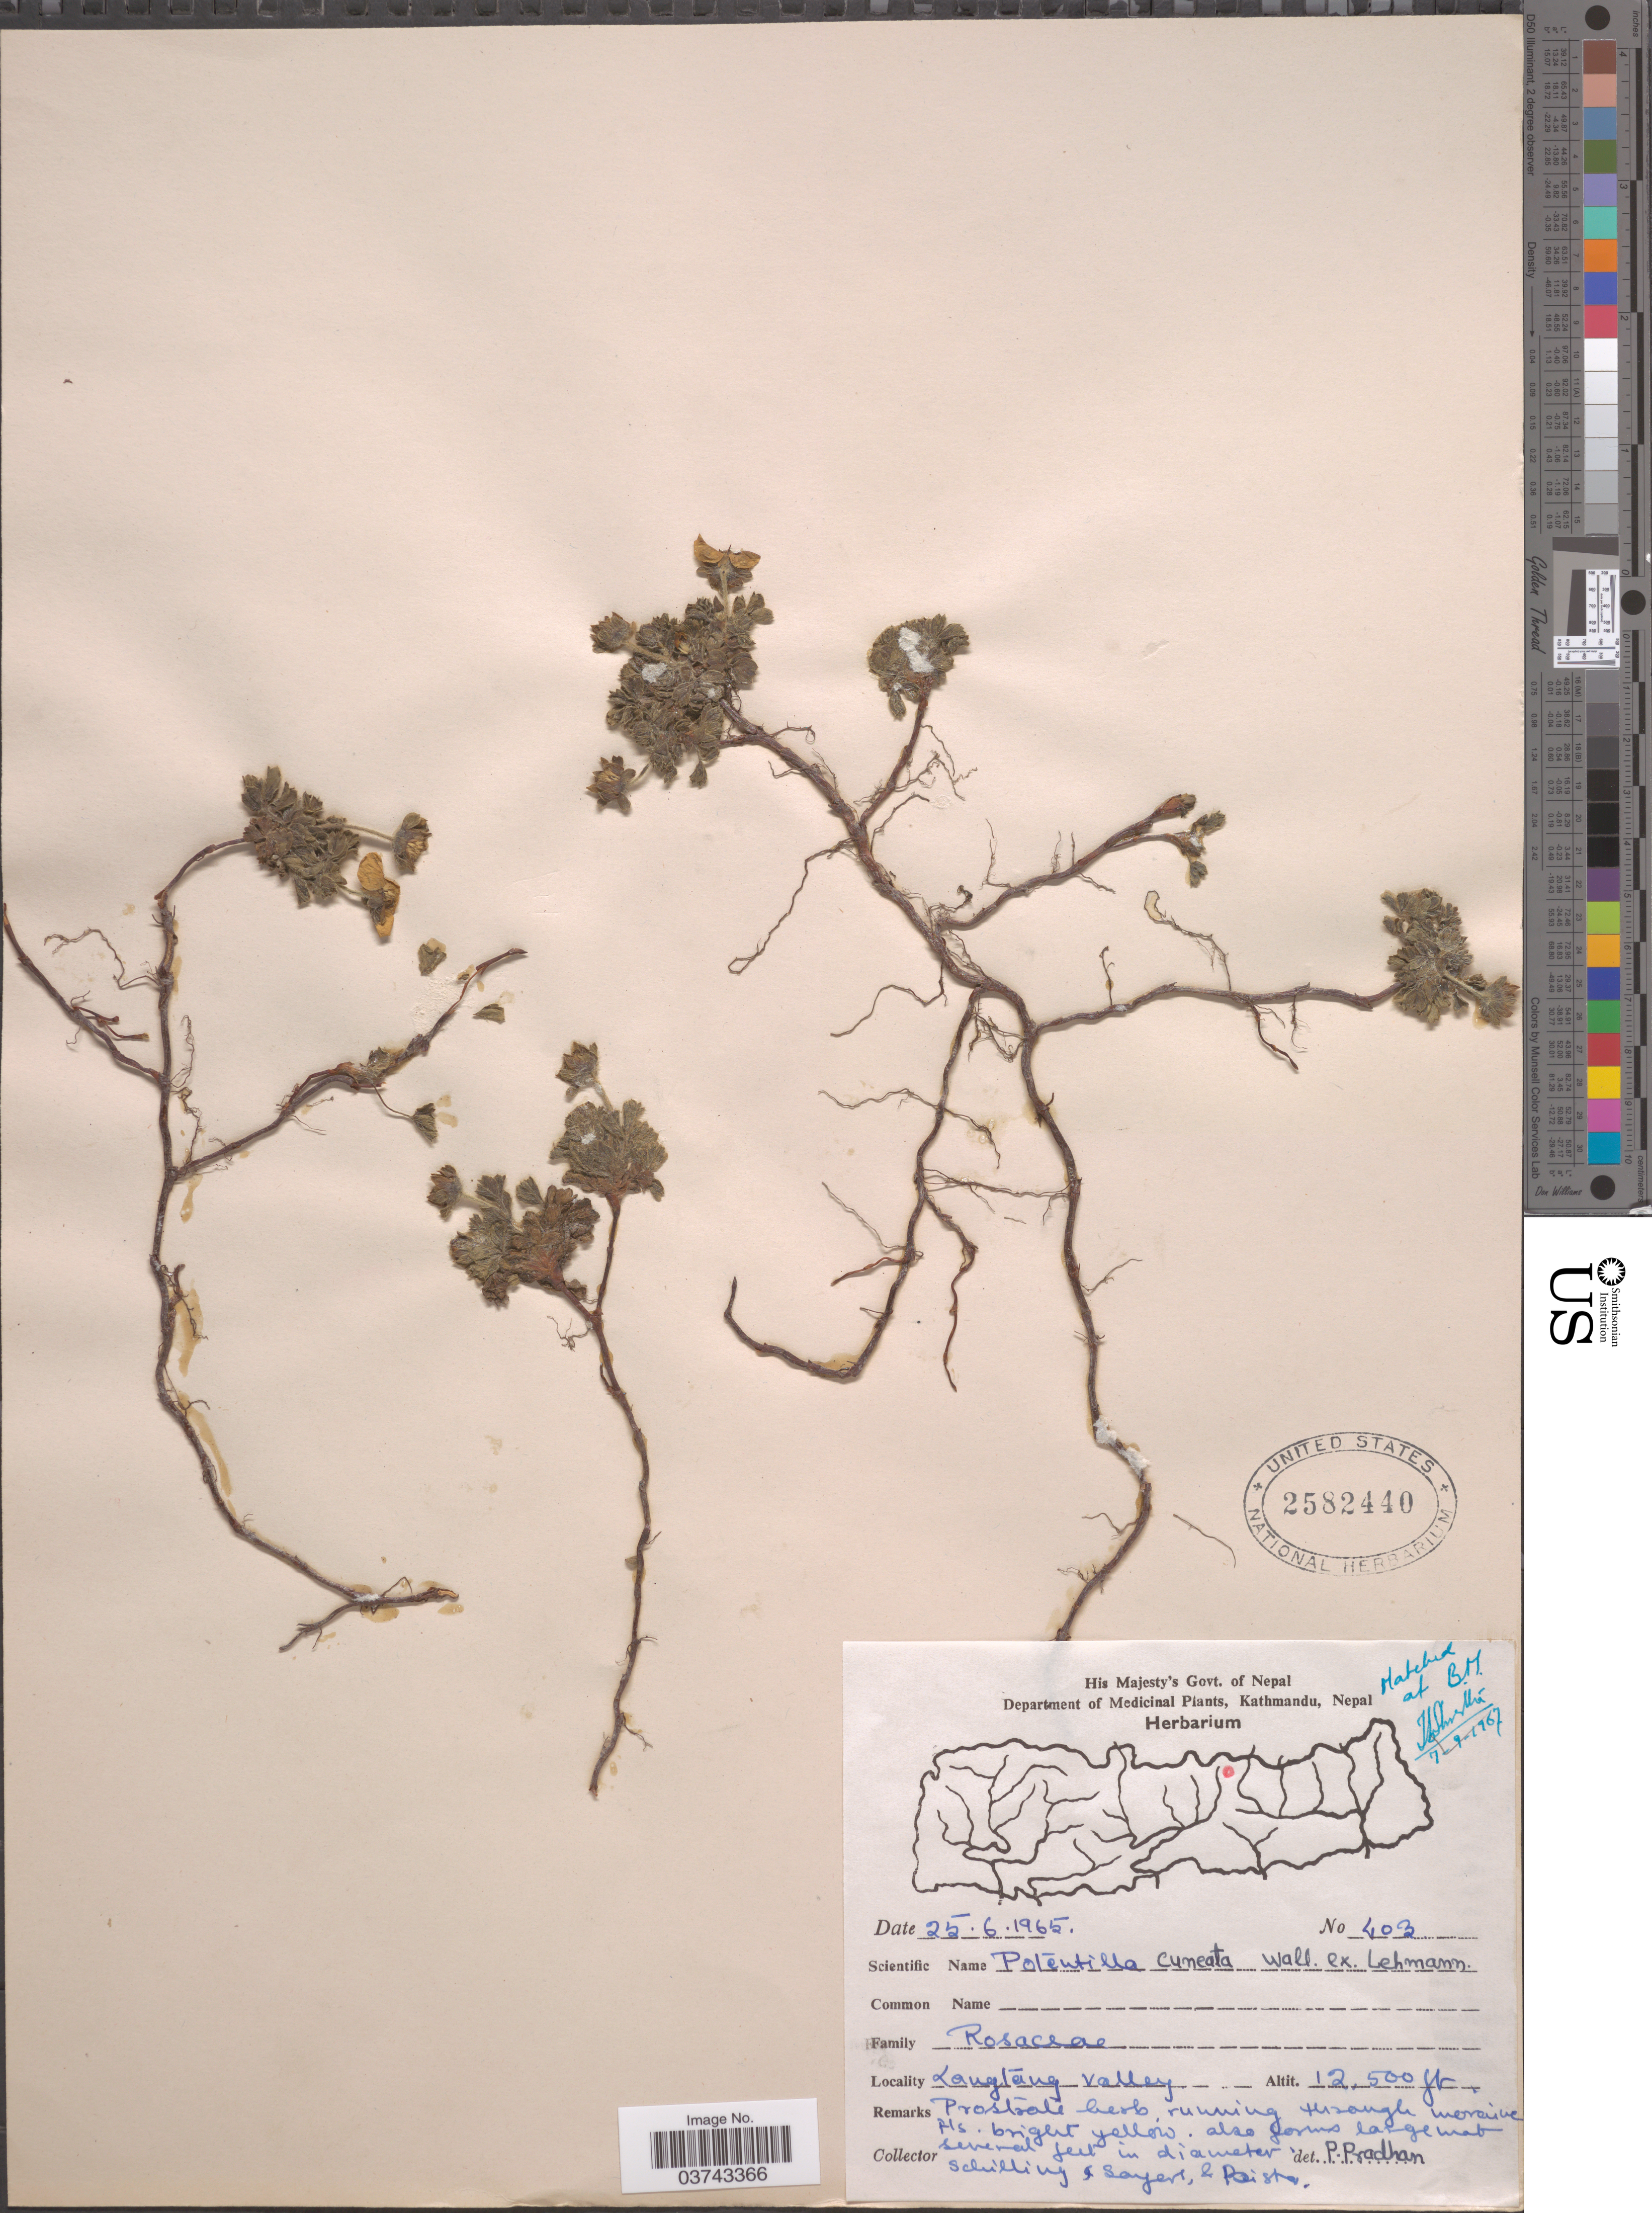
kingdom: Plantae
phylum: Tracheophyta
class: Magnoliopsida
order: Rosales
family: Rosaceae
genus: Potentilla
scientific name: Potentilla cuneata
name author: Wall. ex Lehm.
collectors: Schilling, --, -. Sayers & Paista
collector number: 403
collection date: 1965-06-25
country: Nepal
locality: Langtang Valley.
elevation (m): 3810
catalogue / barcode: US 2582440